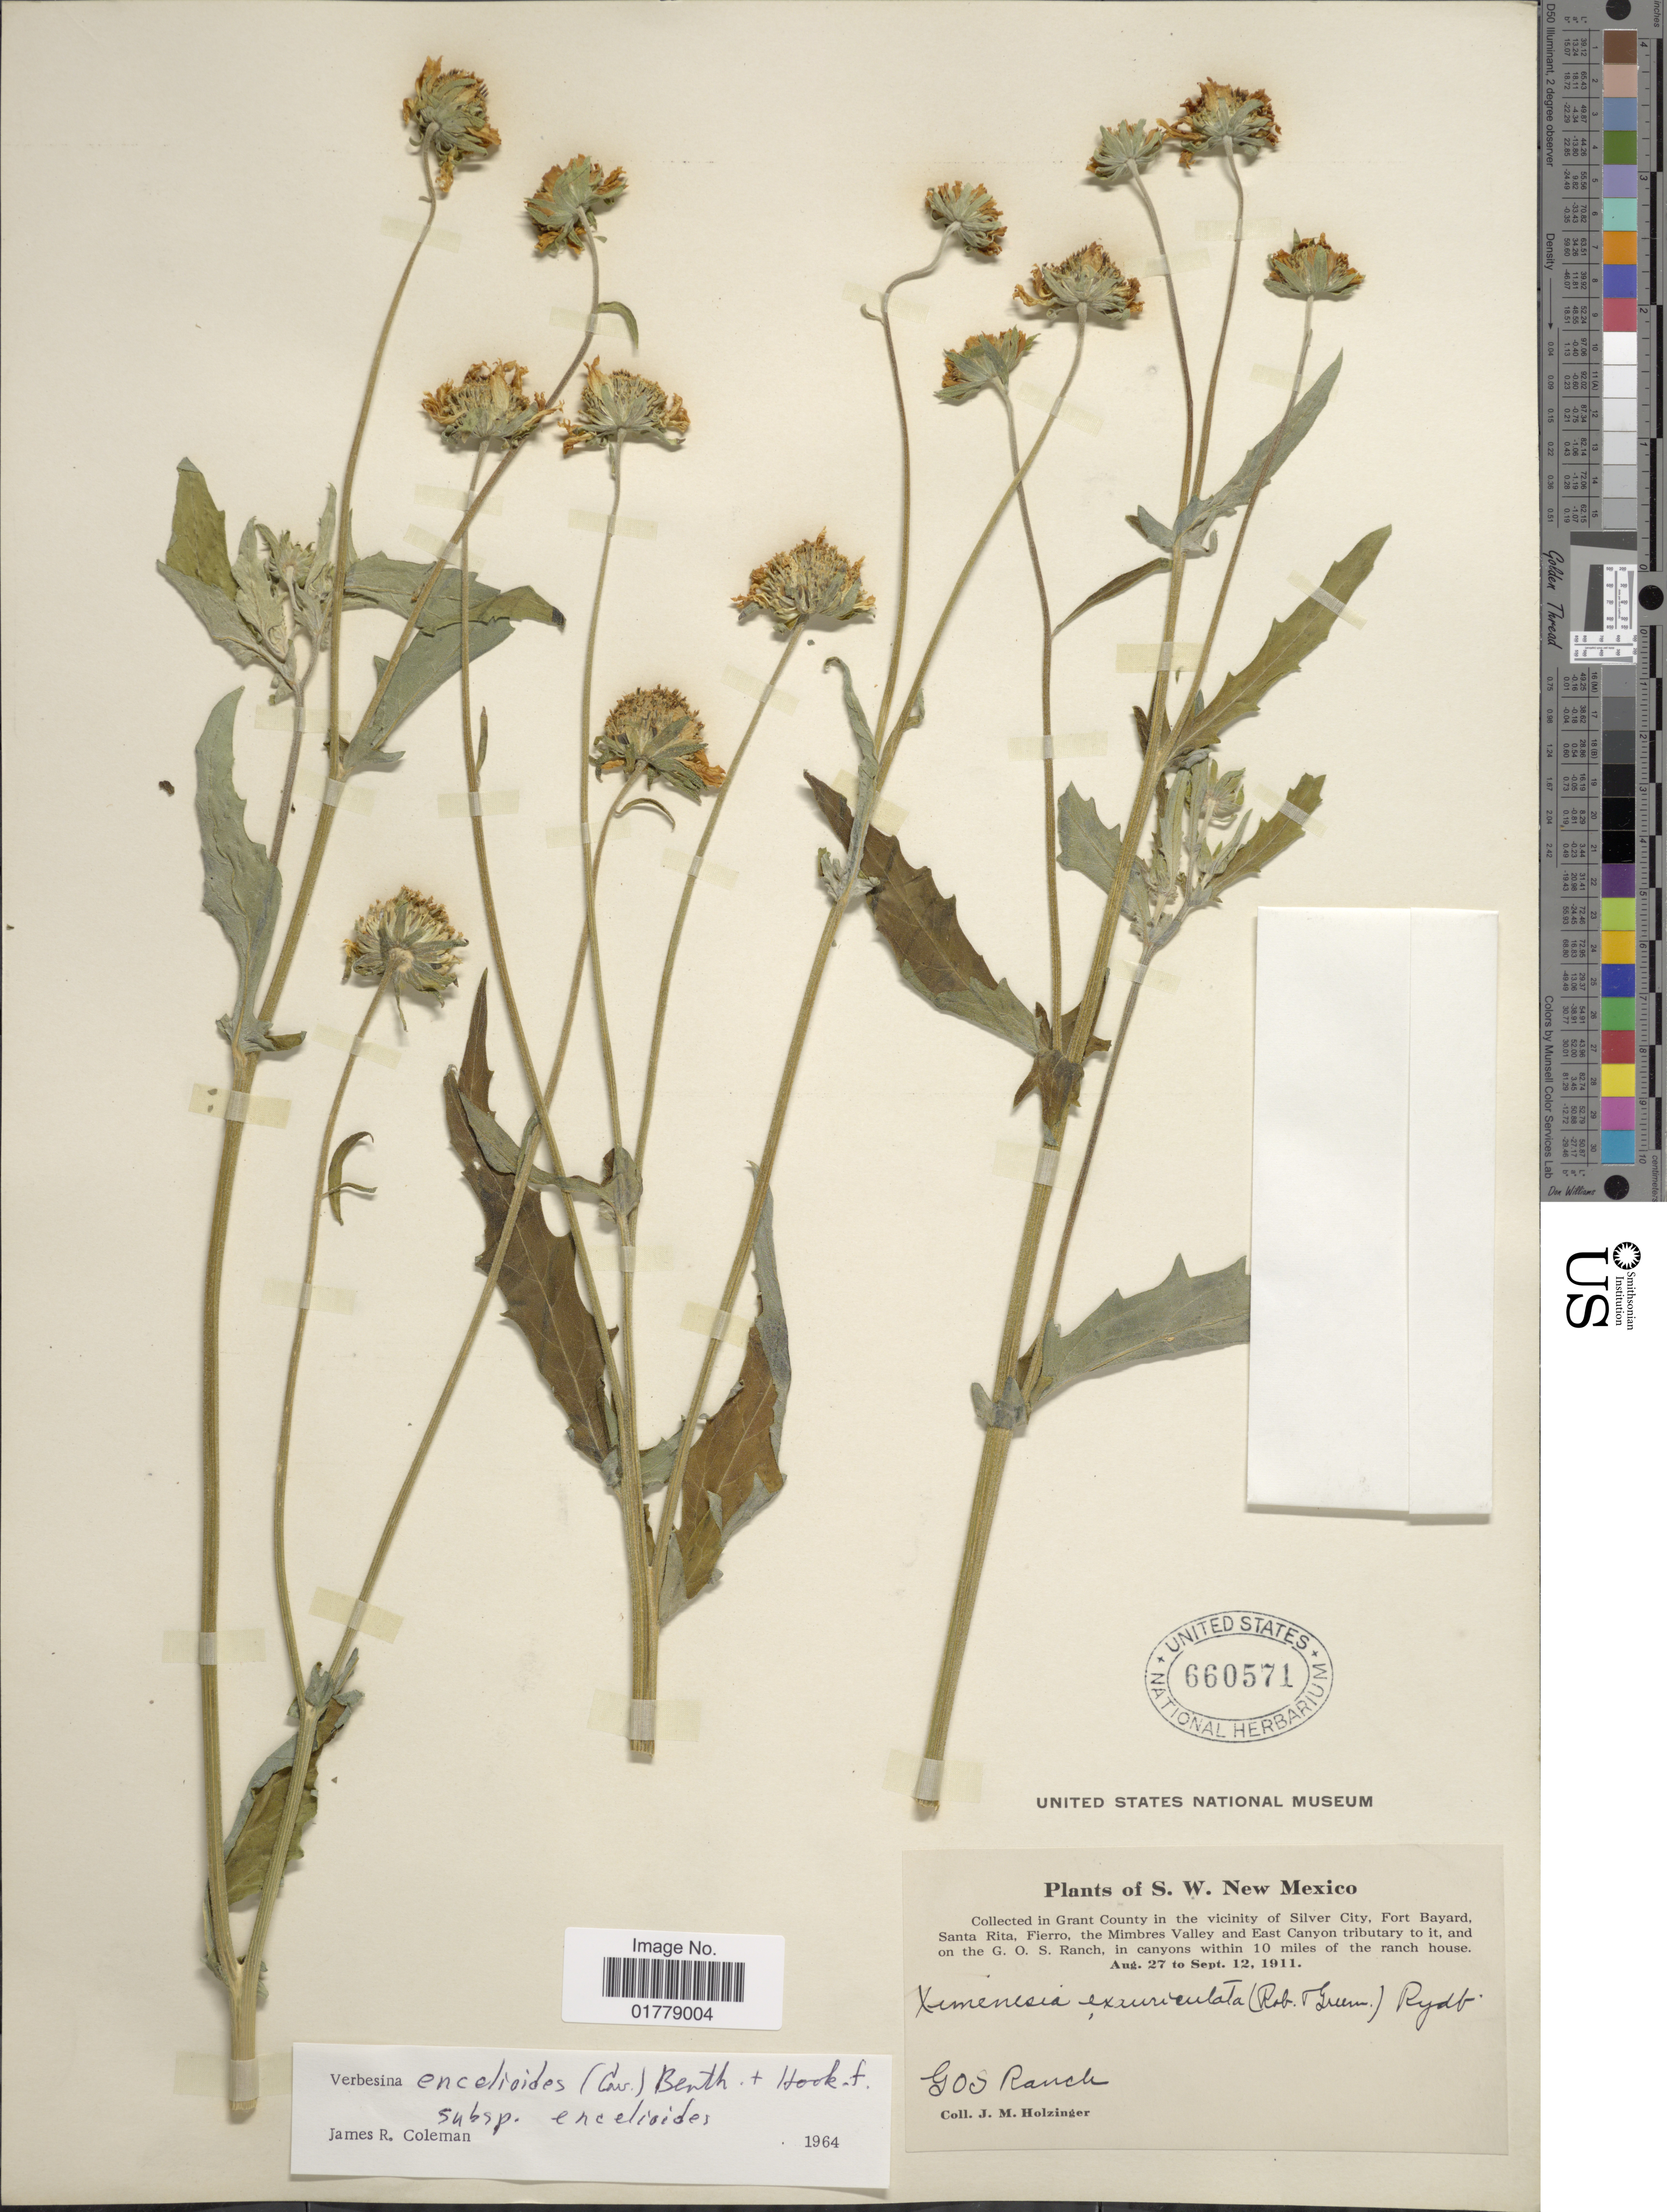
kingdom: Plantae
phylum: Tracheophyta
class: Magnoliopsida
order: Asterales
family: Asteraceae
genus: Verbesina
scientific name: Verbesina encelioides subsp. encelioides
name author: (Cav.) Benth. & Hook.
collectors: J. M. Holzinger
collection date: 1911-08-27/1911-09-12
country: United States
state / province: New Mexico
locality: S.W. New Mexico. In Grant County in the vicinity of Silver City, Fort Bayard, Santa Rita, Fierro, the Mimbres Valley and East Canyon tributary to it, and on the G.O.S. Ranch, in canyons within 10 miles of the ranch house. GOS Ranch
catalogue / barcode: US 660571